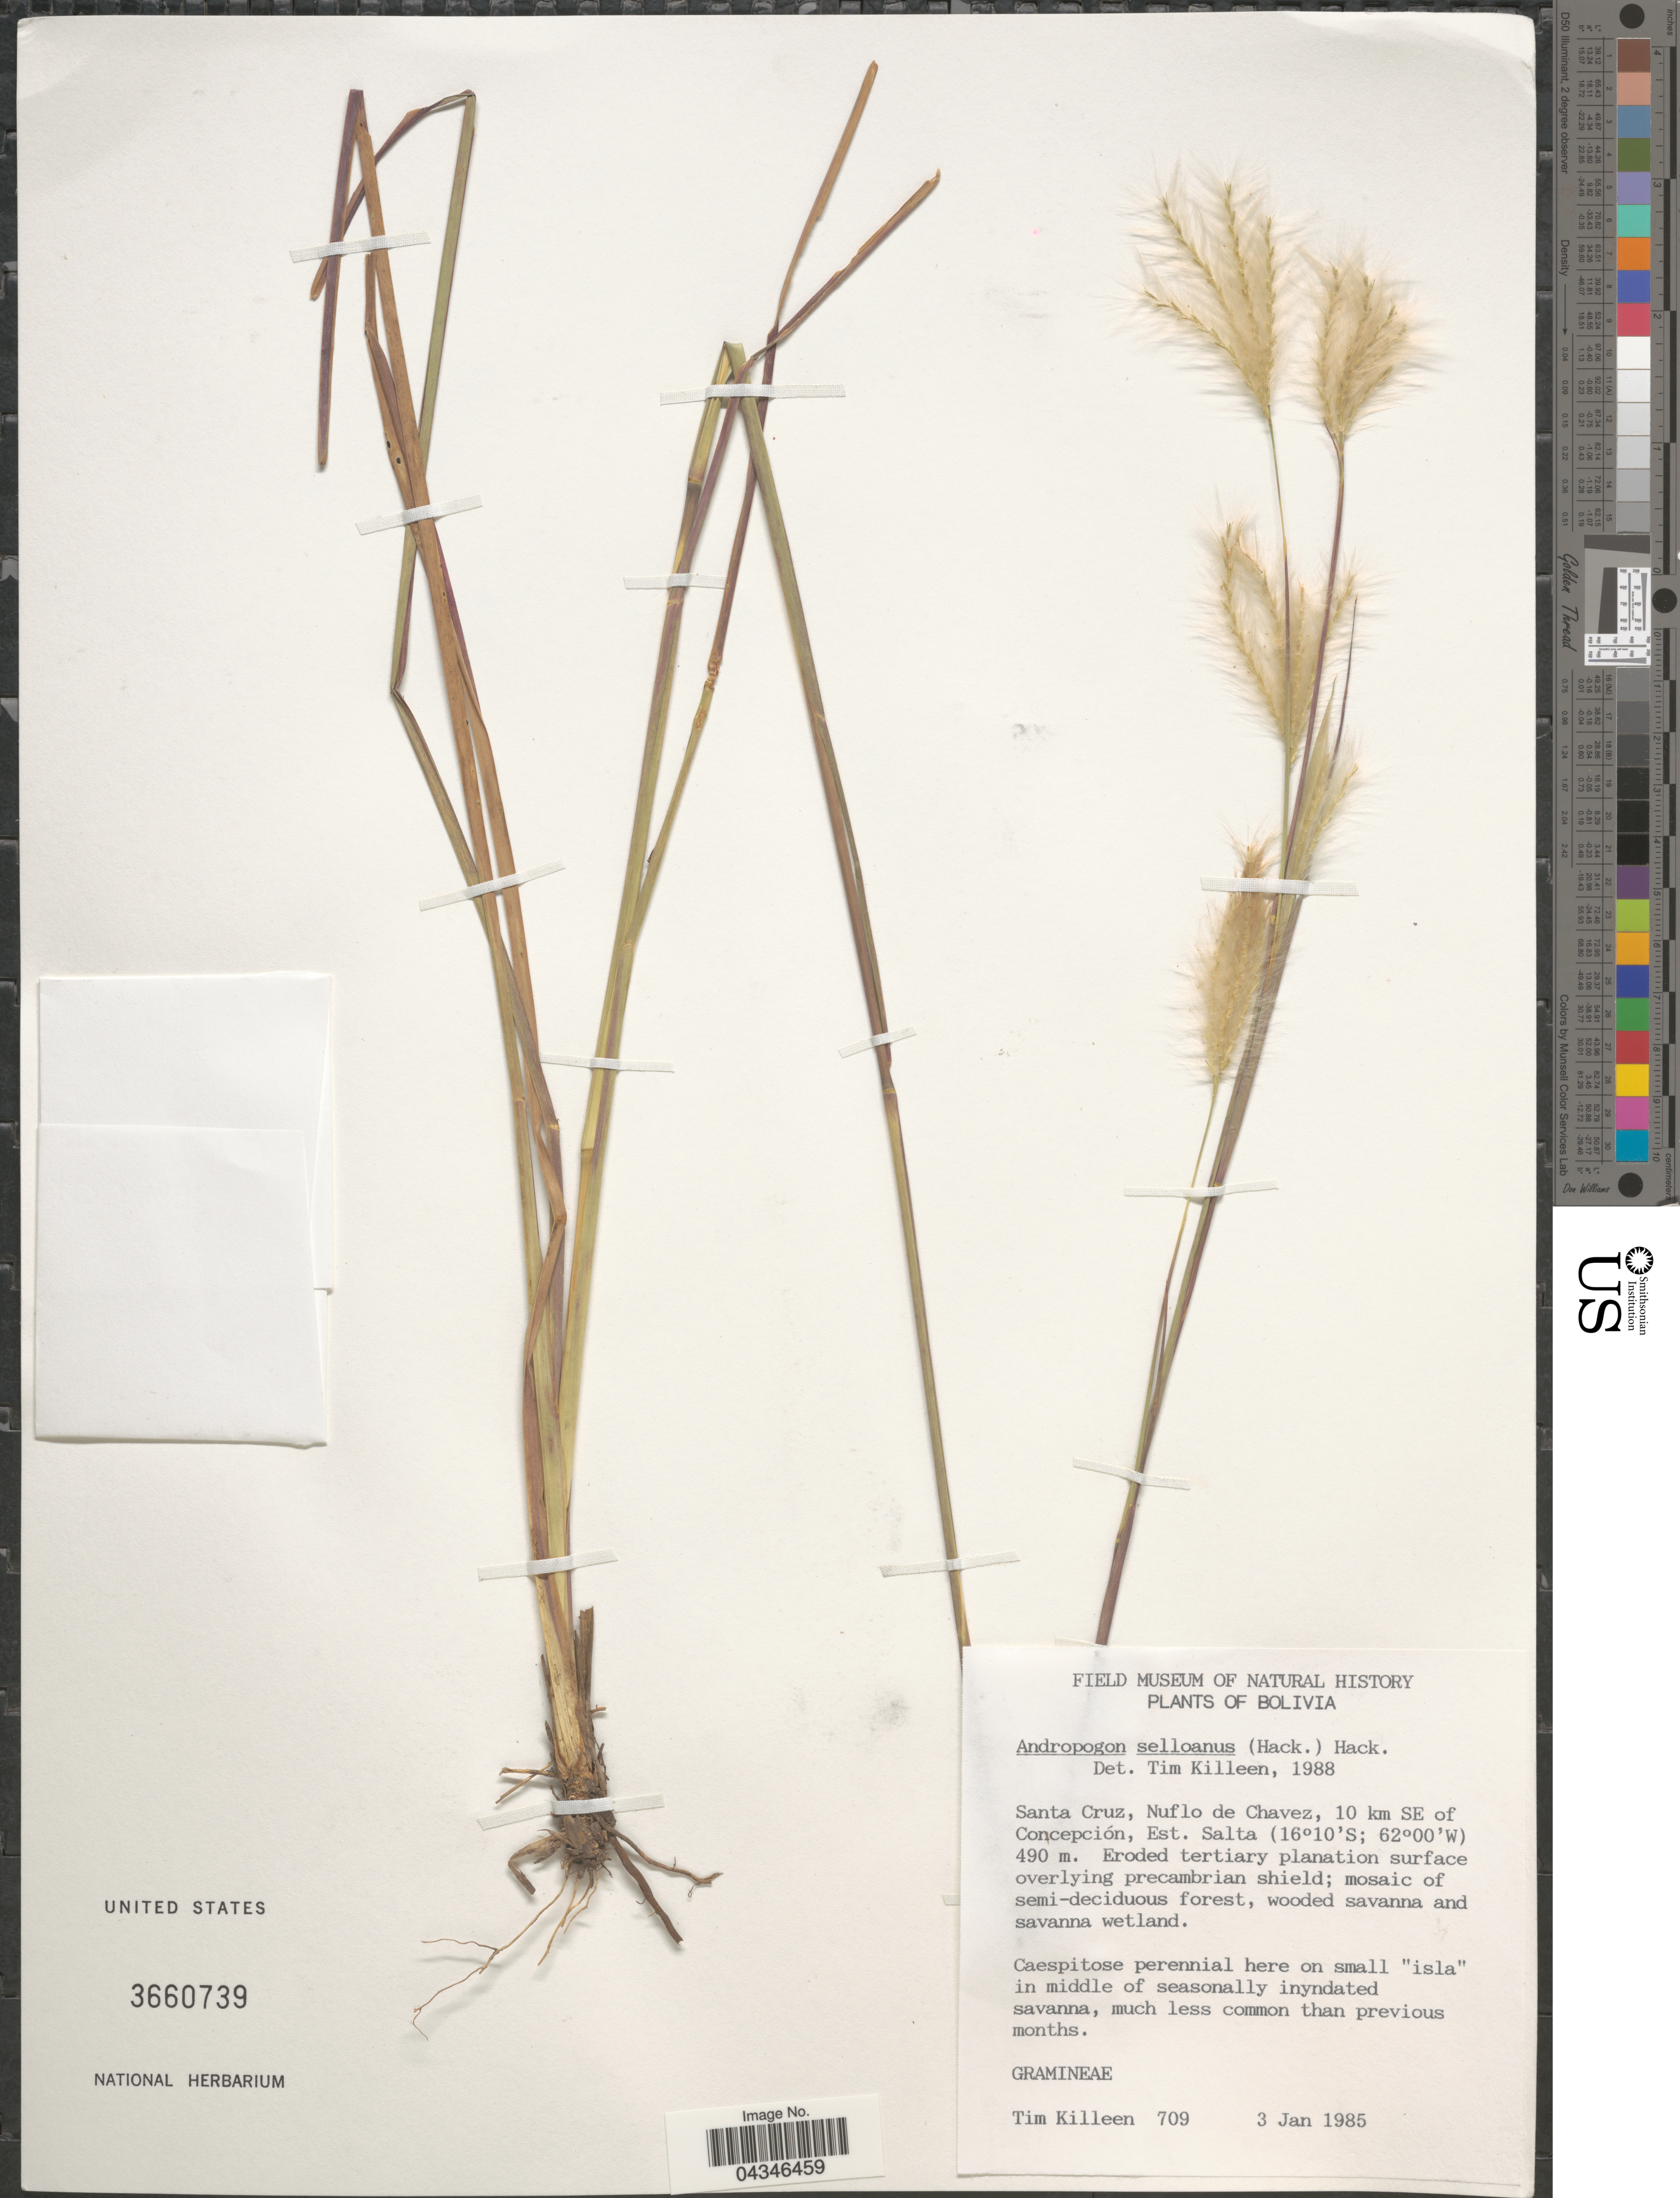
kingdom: Plantae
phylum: Tracheophyta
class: Liliopsida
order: Poales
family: Poaceae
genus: Andropogon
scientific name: Andropogon selloanus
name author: (Hack.) Hack.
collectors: T. J. Killeen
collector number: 709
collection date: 1985-01-03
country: Bolivia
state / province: Santa Cruz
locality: Nuflo de Chavez, 10 km SE of Concepción, Est. Salta.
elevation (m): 490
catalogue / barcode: US 3660739